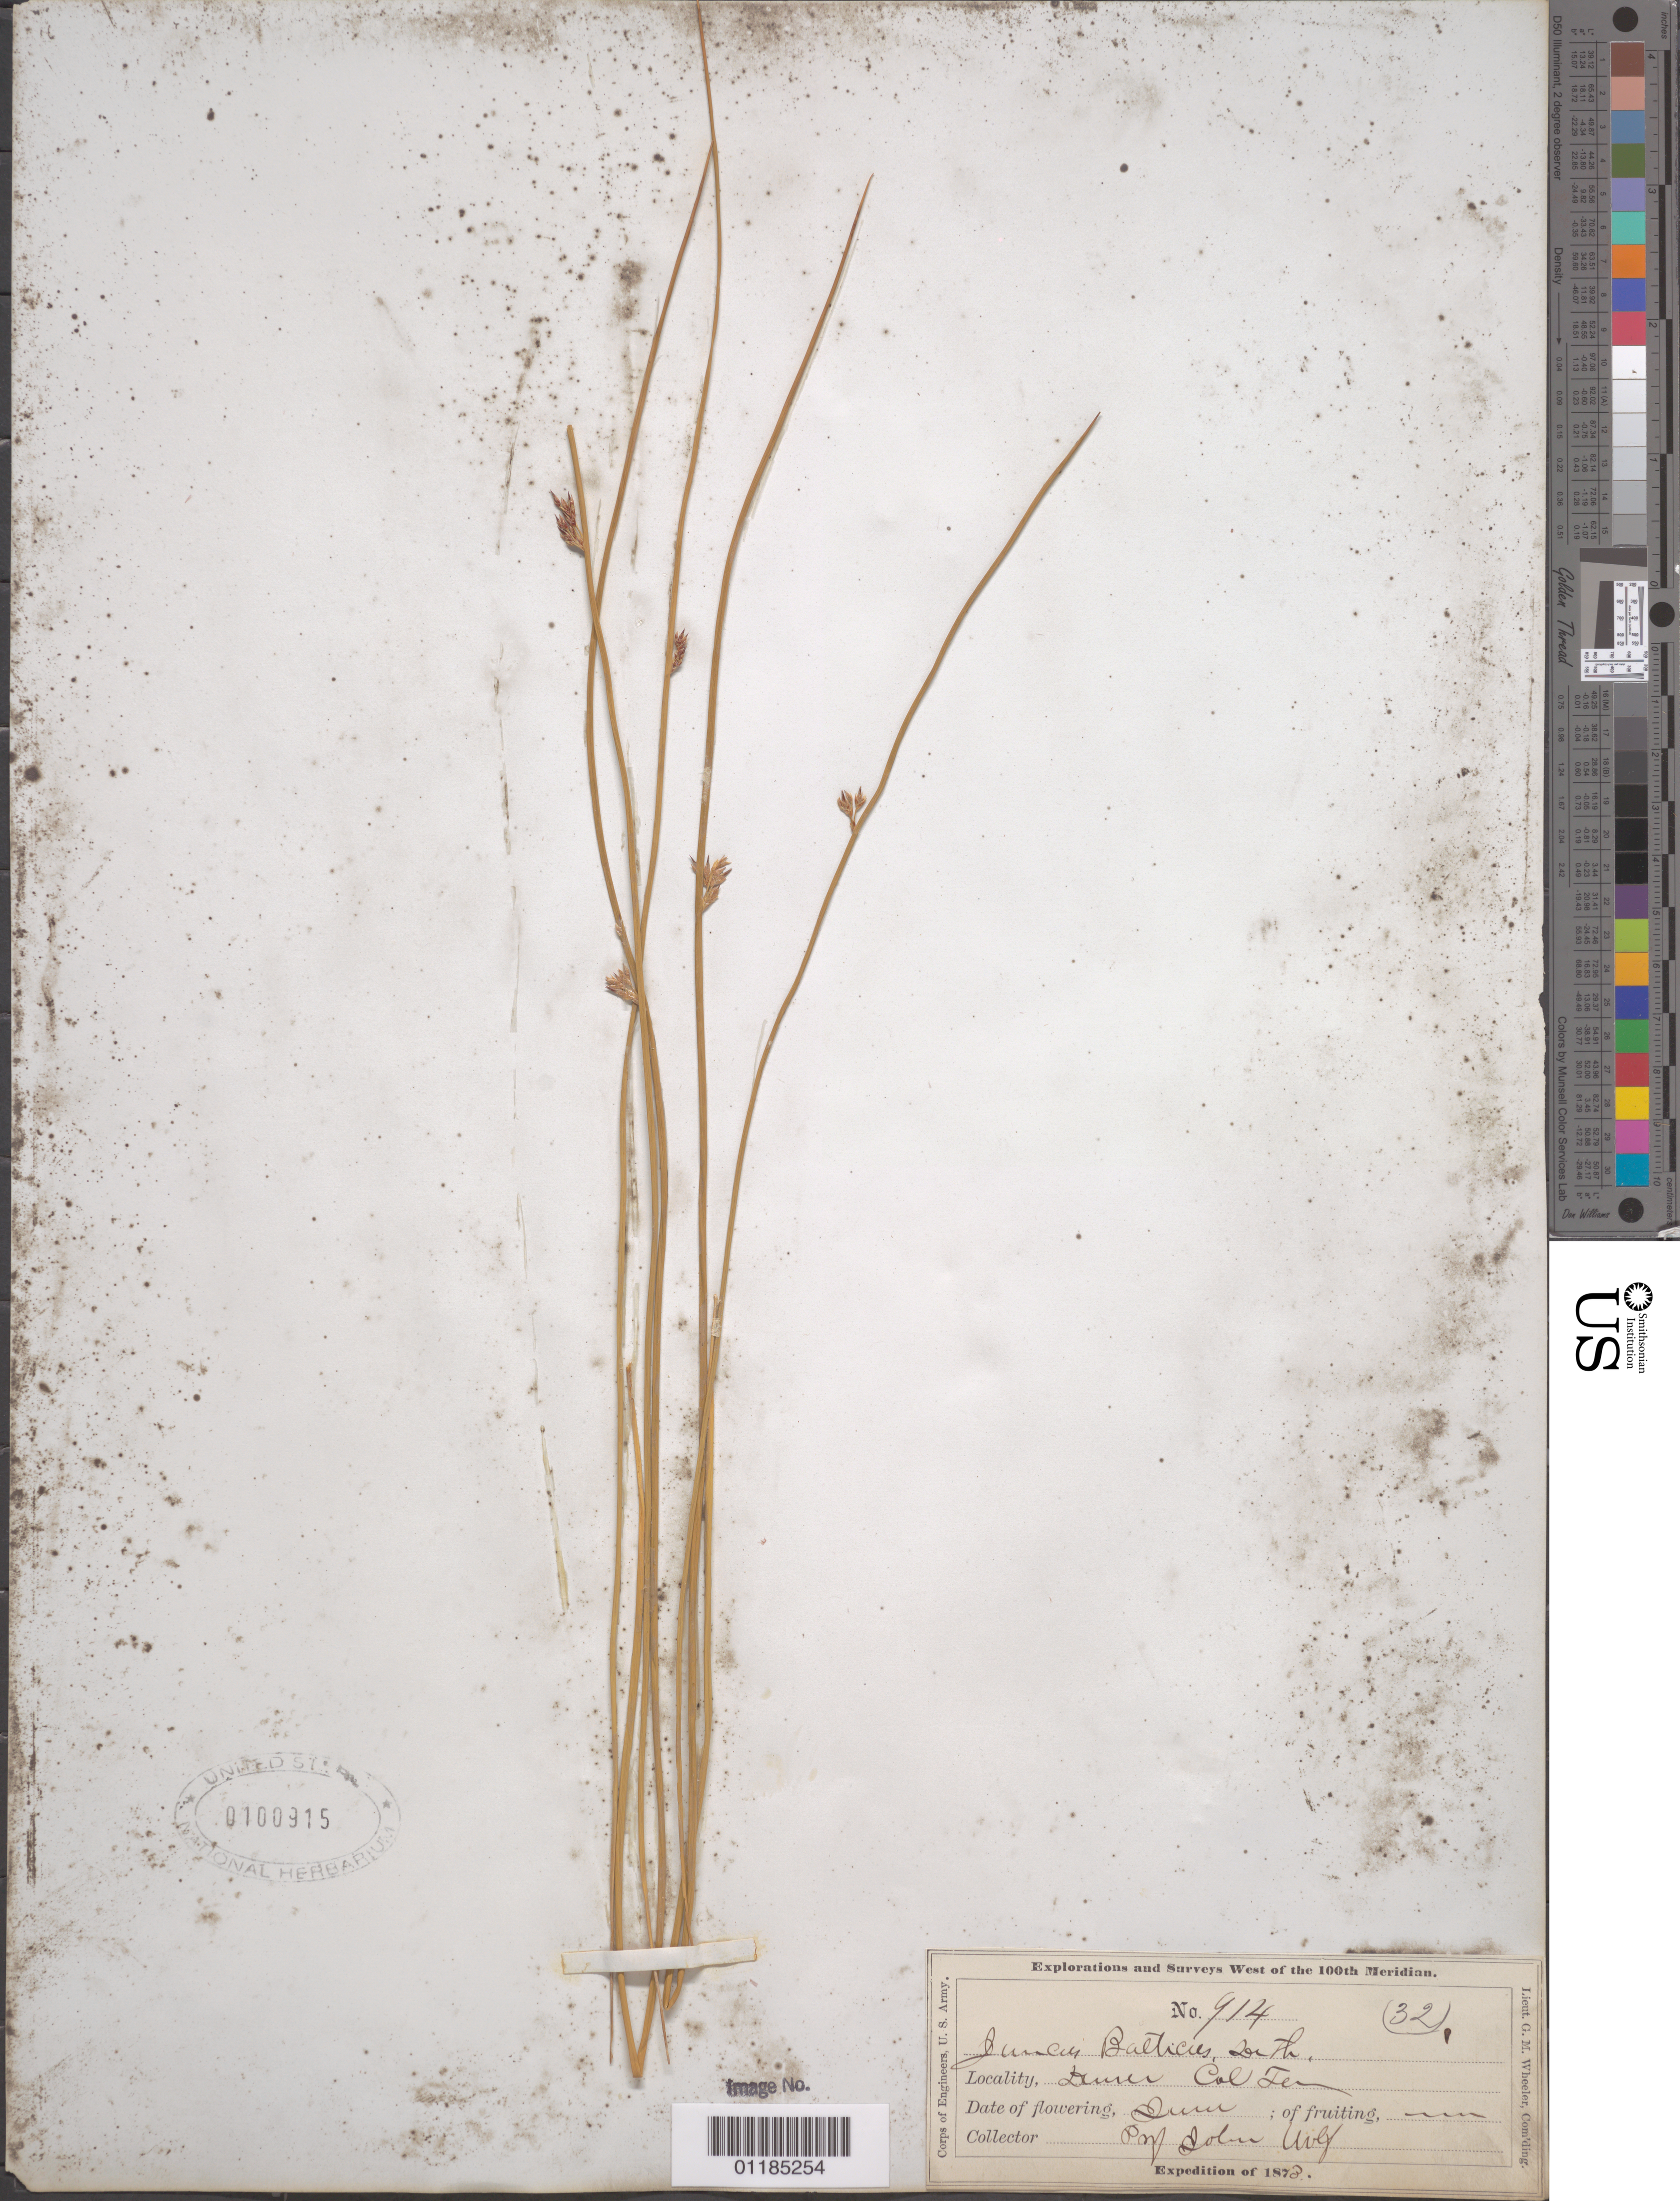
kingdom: Plantae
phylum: Tracheophyta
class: Liliopsida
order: Poales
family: Juncaceae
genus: Juncus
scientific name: Juncus balticus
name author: Willd.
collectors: J. Wolf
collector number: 32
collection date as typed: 1873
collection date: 1873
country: United States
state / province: Colorado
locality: Denver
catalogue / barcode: US 100915